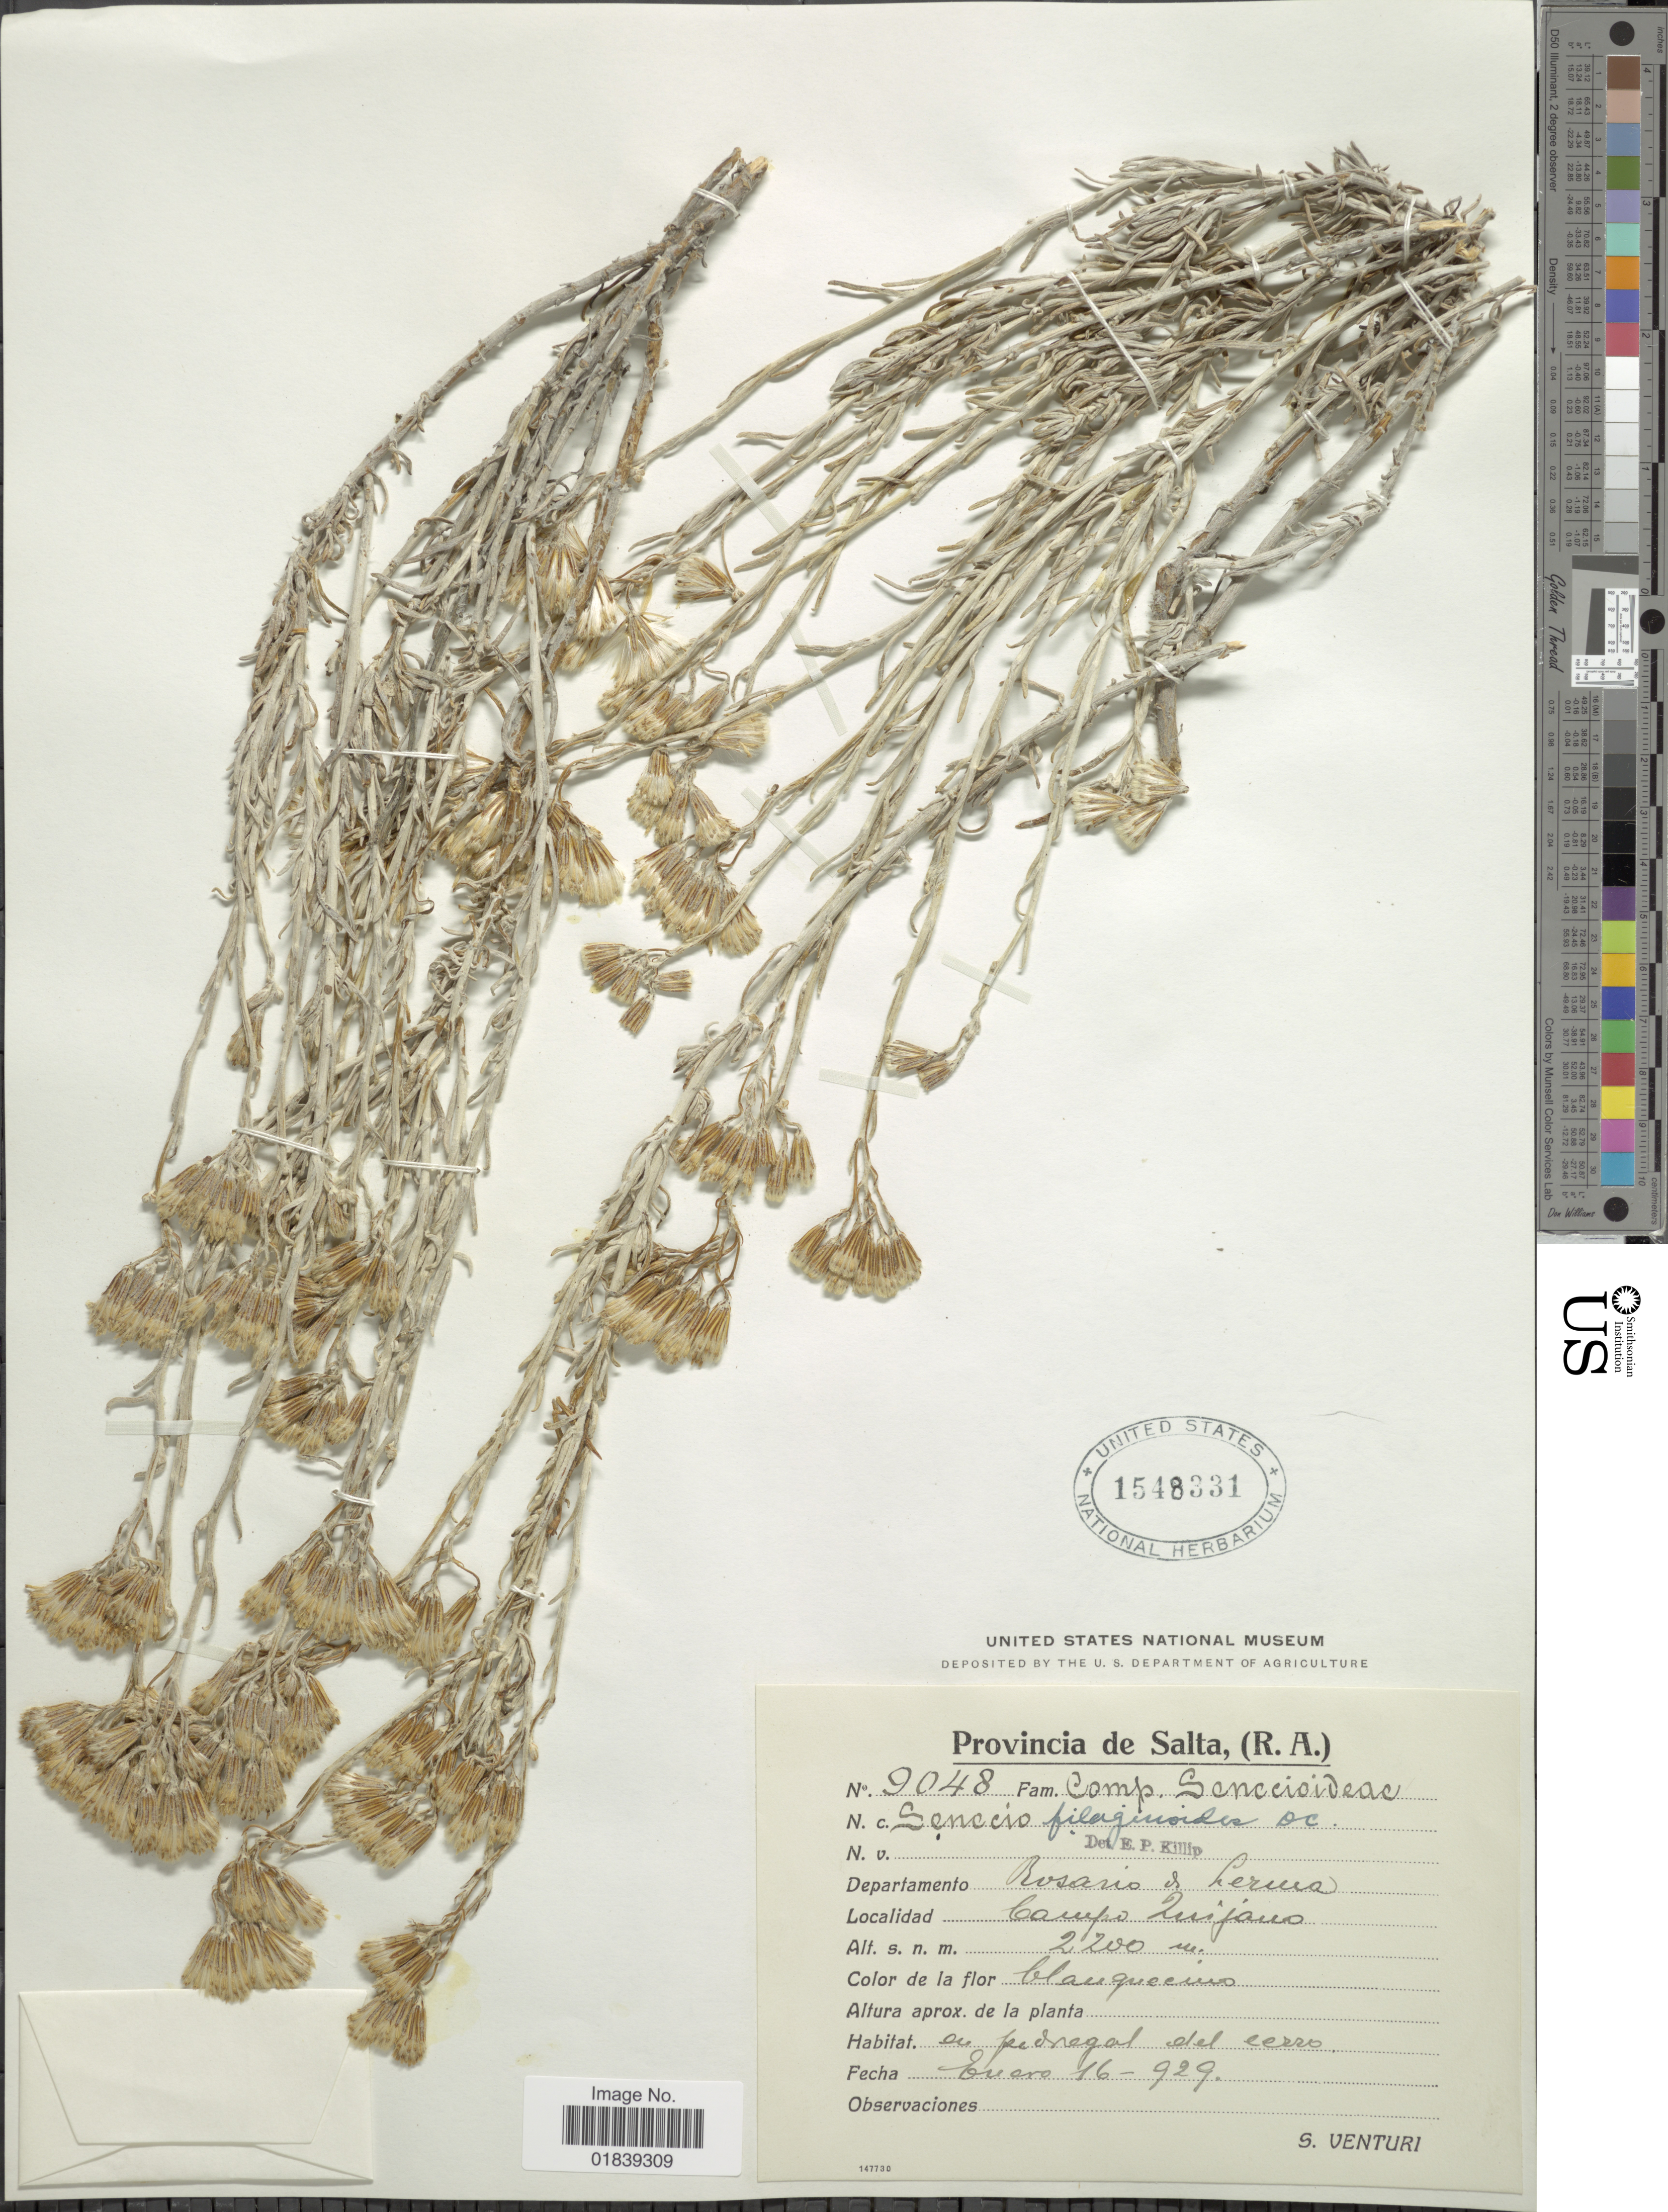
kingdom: Plantae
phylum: Tracheophyta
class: Magnoliopsida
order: Asterales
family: Asteraceae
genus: Senecio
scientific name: Senecio filaginoides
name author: DC.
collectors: S. Venturi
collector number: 9048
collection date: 1929-01-16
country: Argentina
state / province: Salta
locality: Departamento Rosario de Lerma, Campo Quijano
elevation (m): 2200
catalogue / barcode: US 1548331